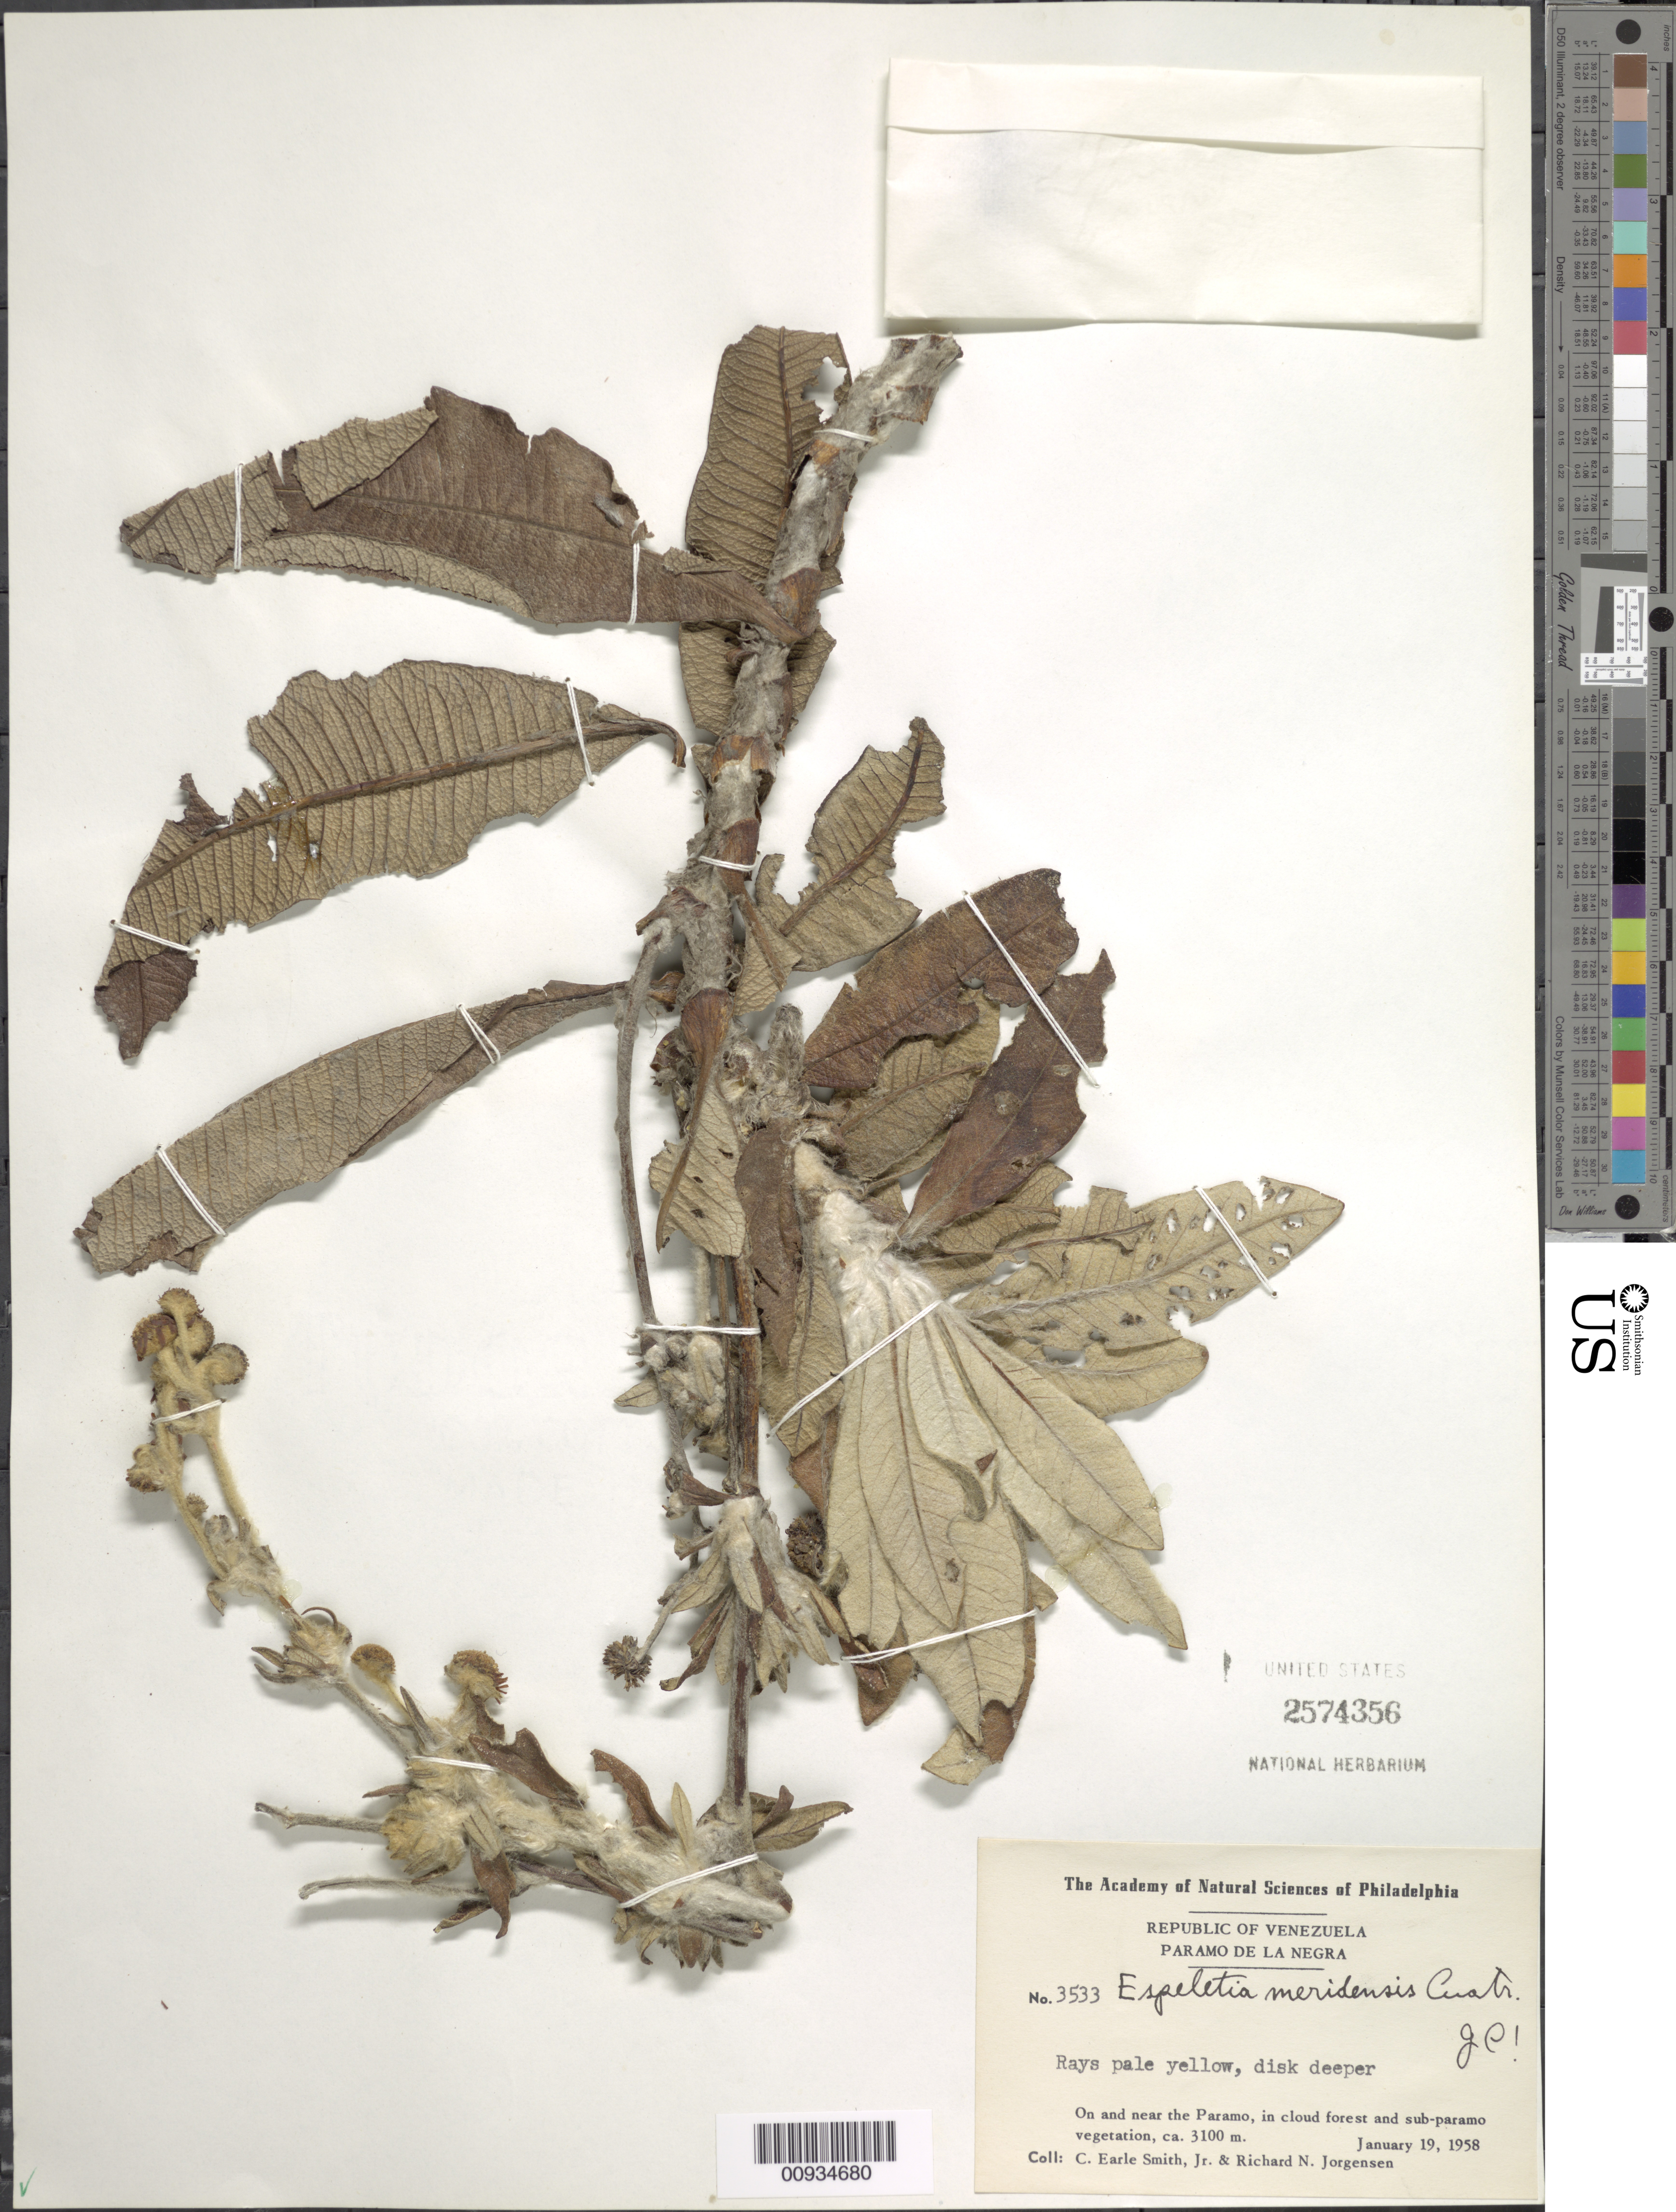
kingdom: Plantae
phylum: Tracheophyta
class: Magnoliopsida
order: Asterales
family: Asteraceae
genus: Espeletiopsis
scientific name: Espeletiopsis meridensis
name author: (Cuatrec.) Cuatrec.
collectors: C. E. Smith Jr. & R. N. Jørgensen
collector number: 3533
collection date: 1958-01-19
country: Venezuela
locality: Paramo de La Negra.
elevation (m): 3100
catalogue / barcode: US 2574356